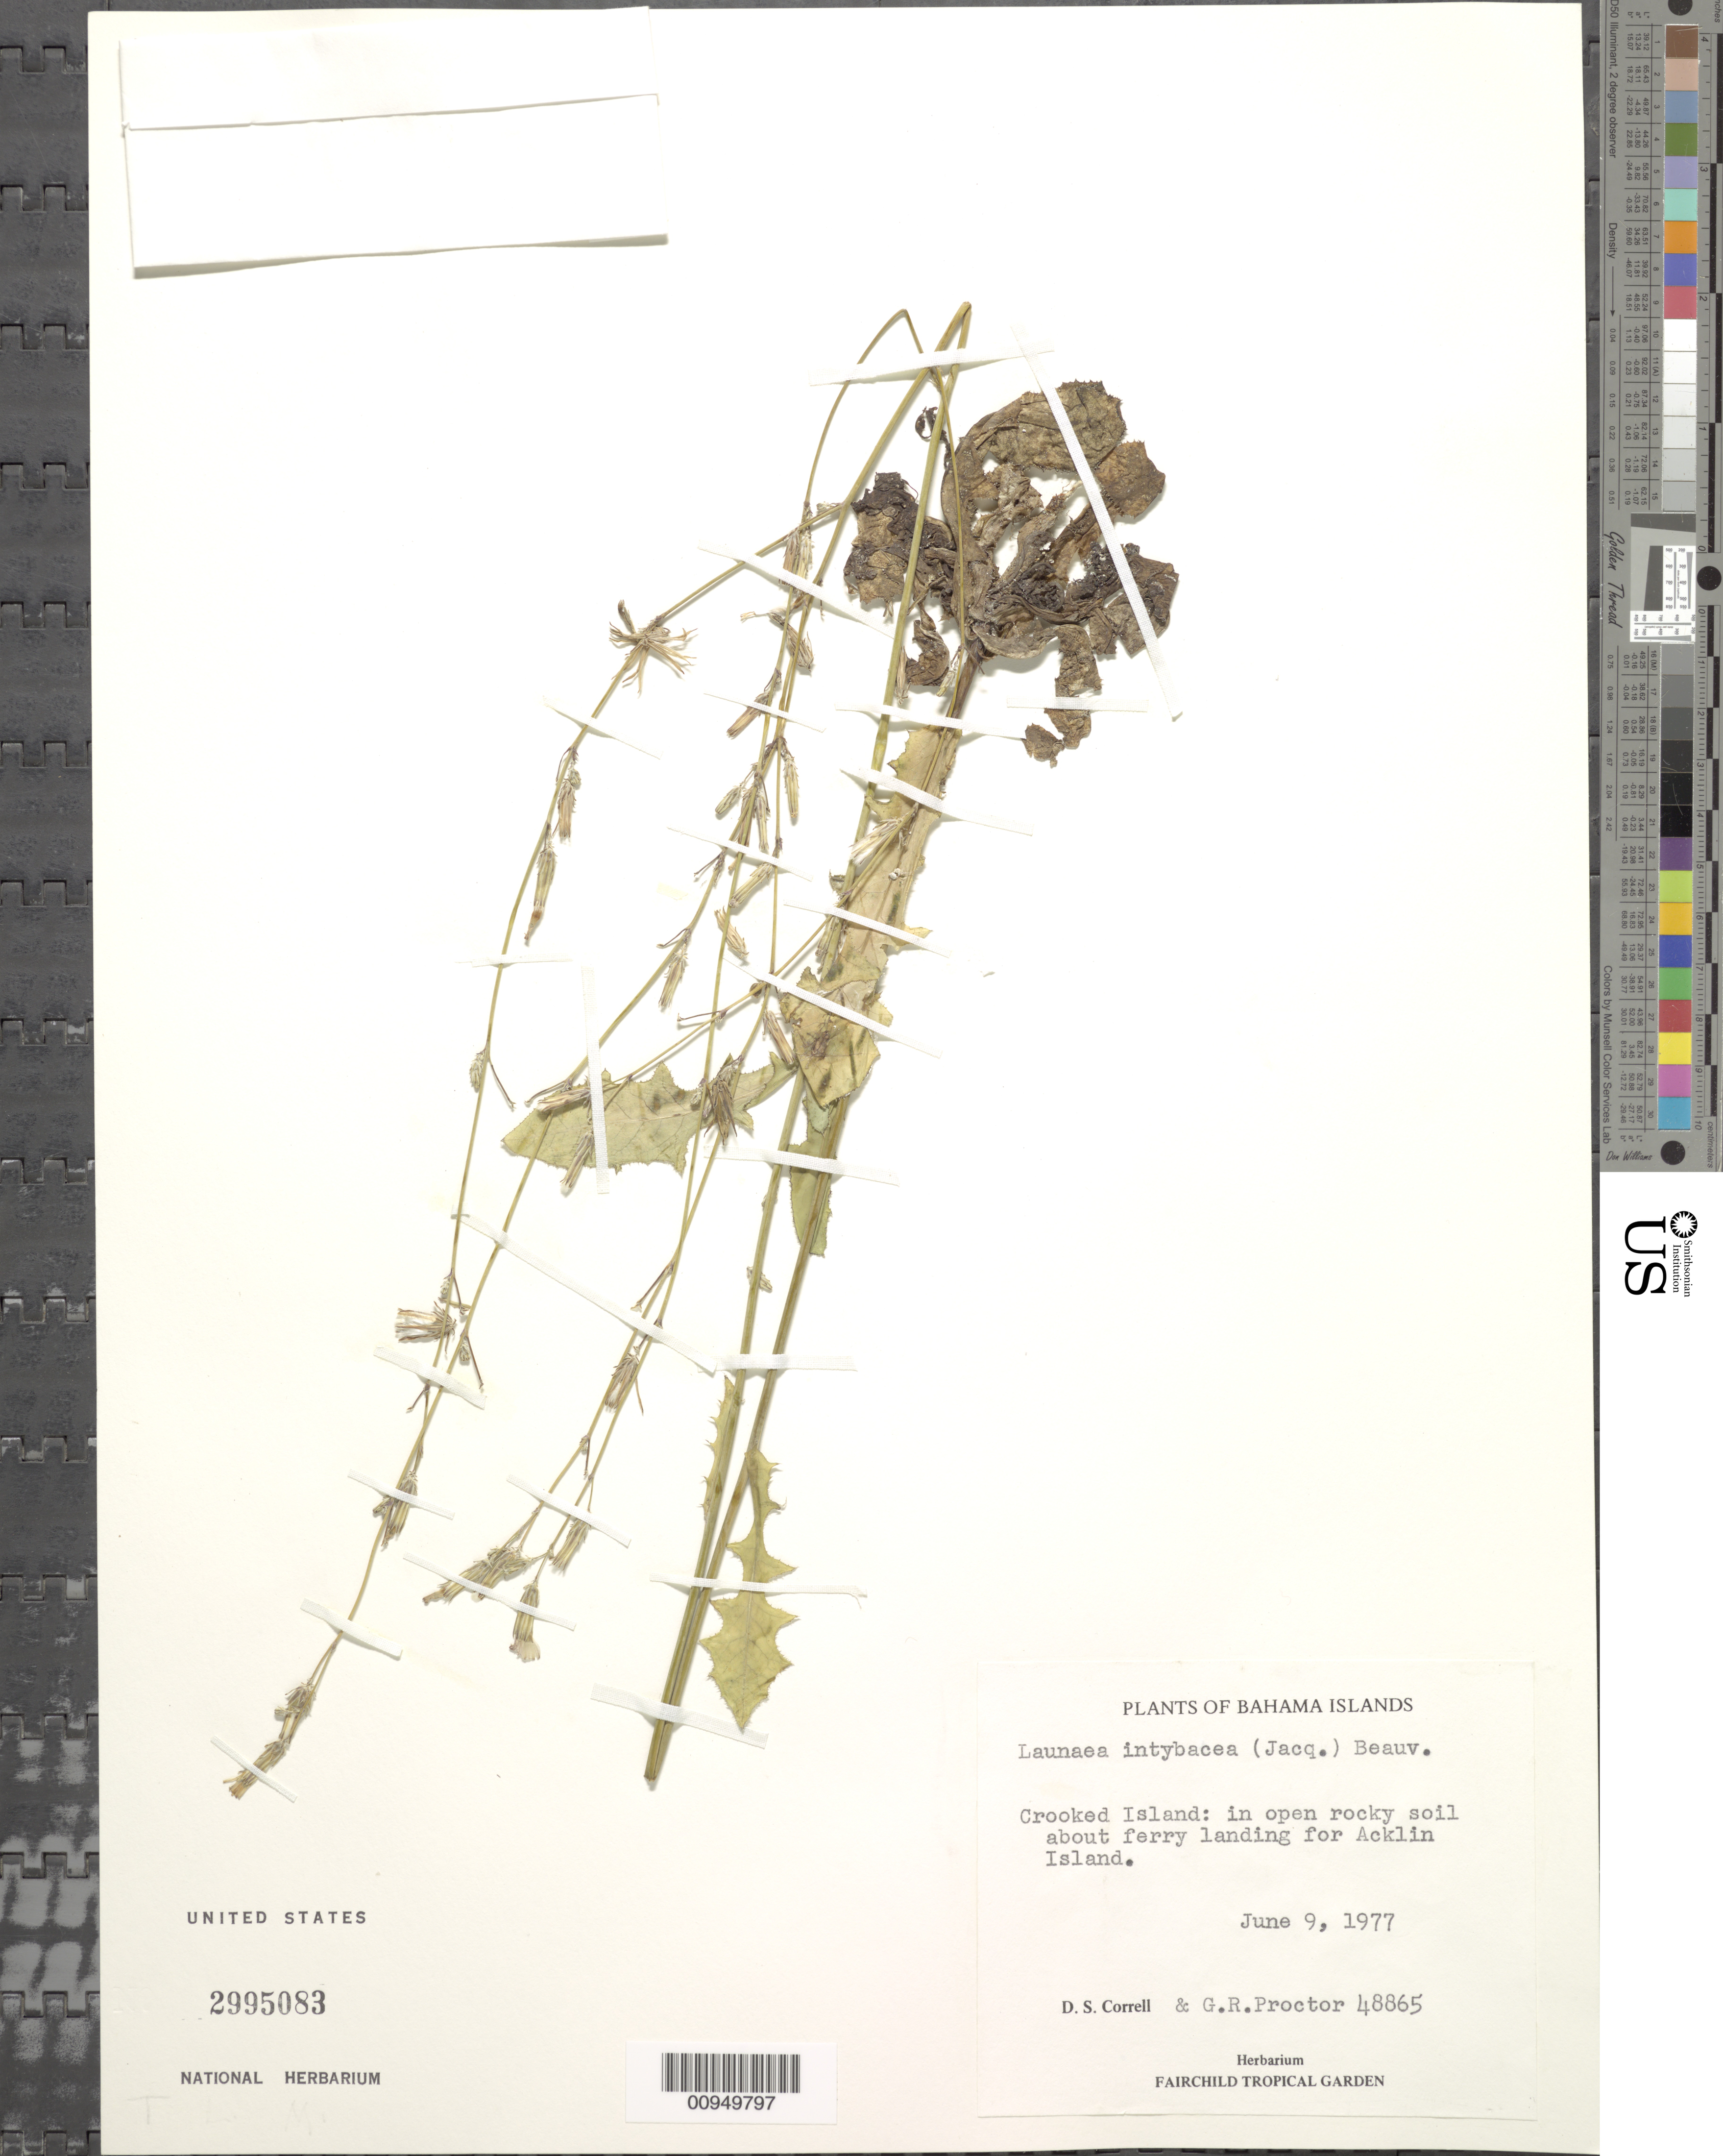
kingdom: Plantae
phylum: Tracheophyta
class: Magnoliopsida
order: Asterales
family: Asteraceae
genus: Launaea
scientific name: Launaea intybacea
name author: (Jacq.) Beauverd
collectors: D. S. Correll & G. R. Proctor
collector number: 48865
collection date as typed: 09 Jun 1977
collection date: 1977-06-09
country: Bahamas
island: Crooked Island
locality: About ferry landing for Acklin Island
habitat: In open rocky soil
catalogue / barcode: US 2995083